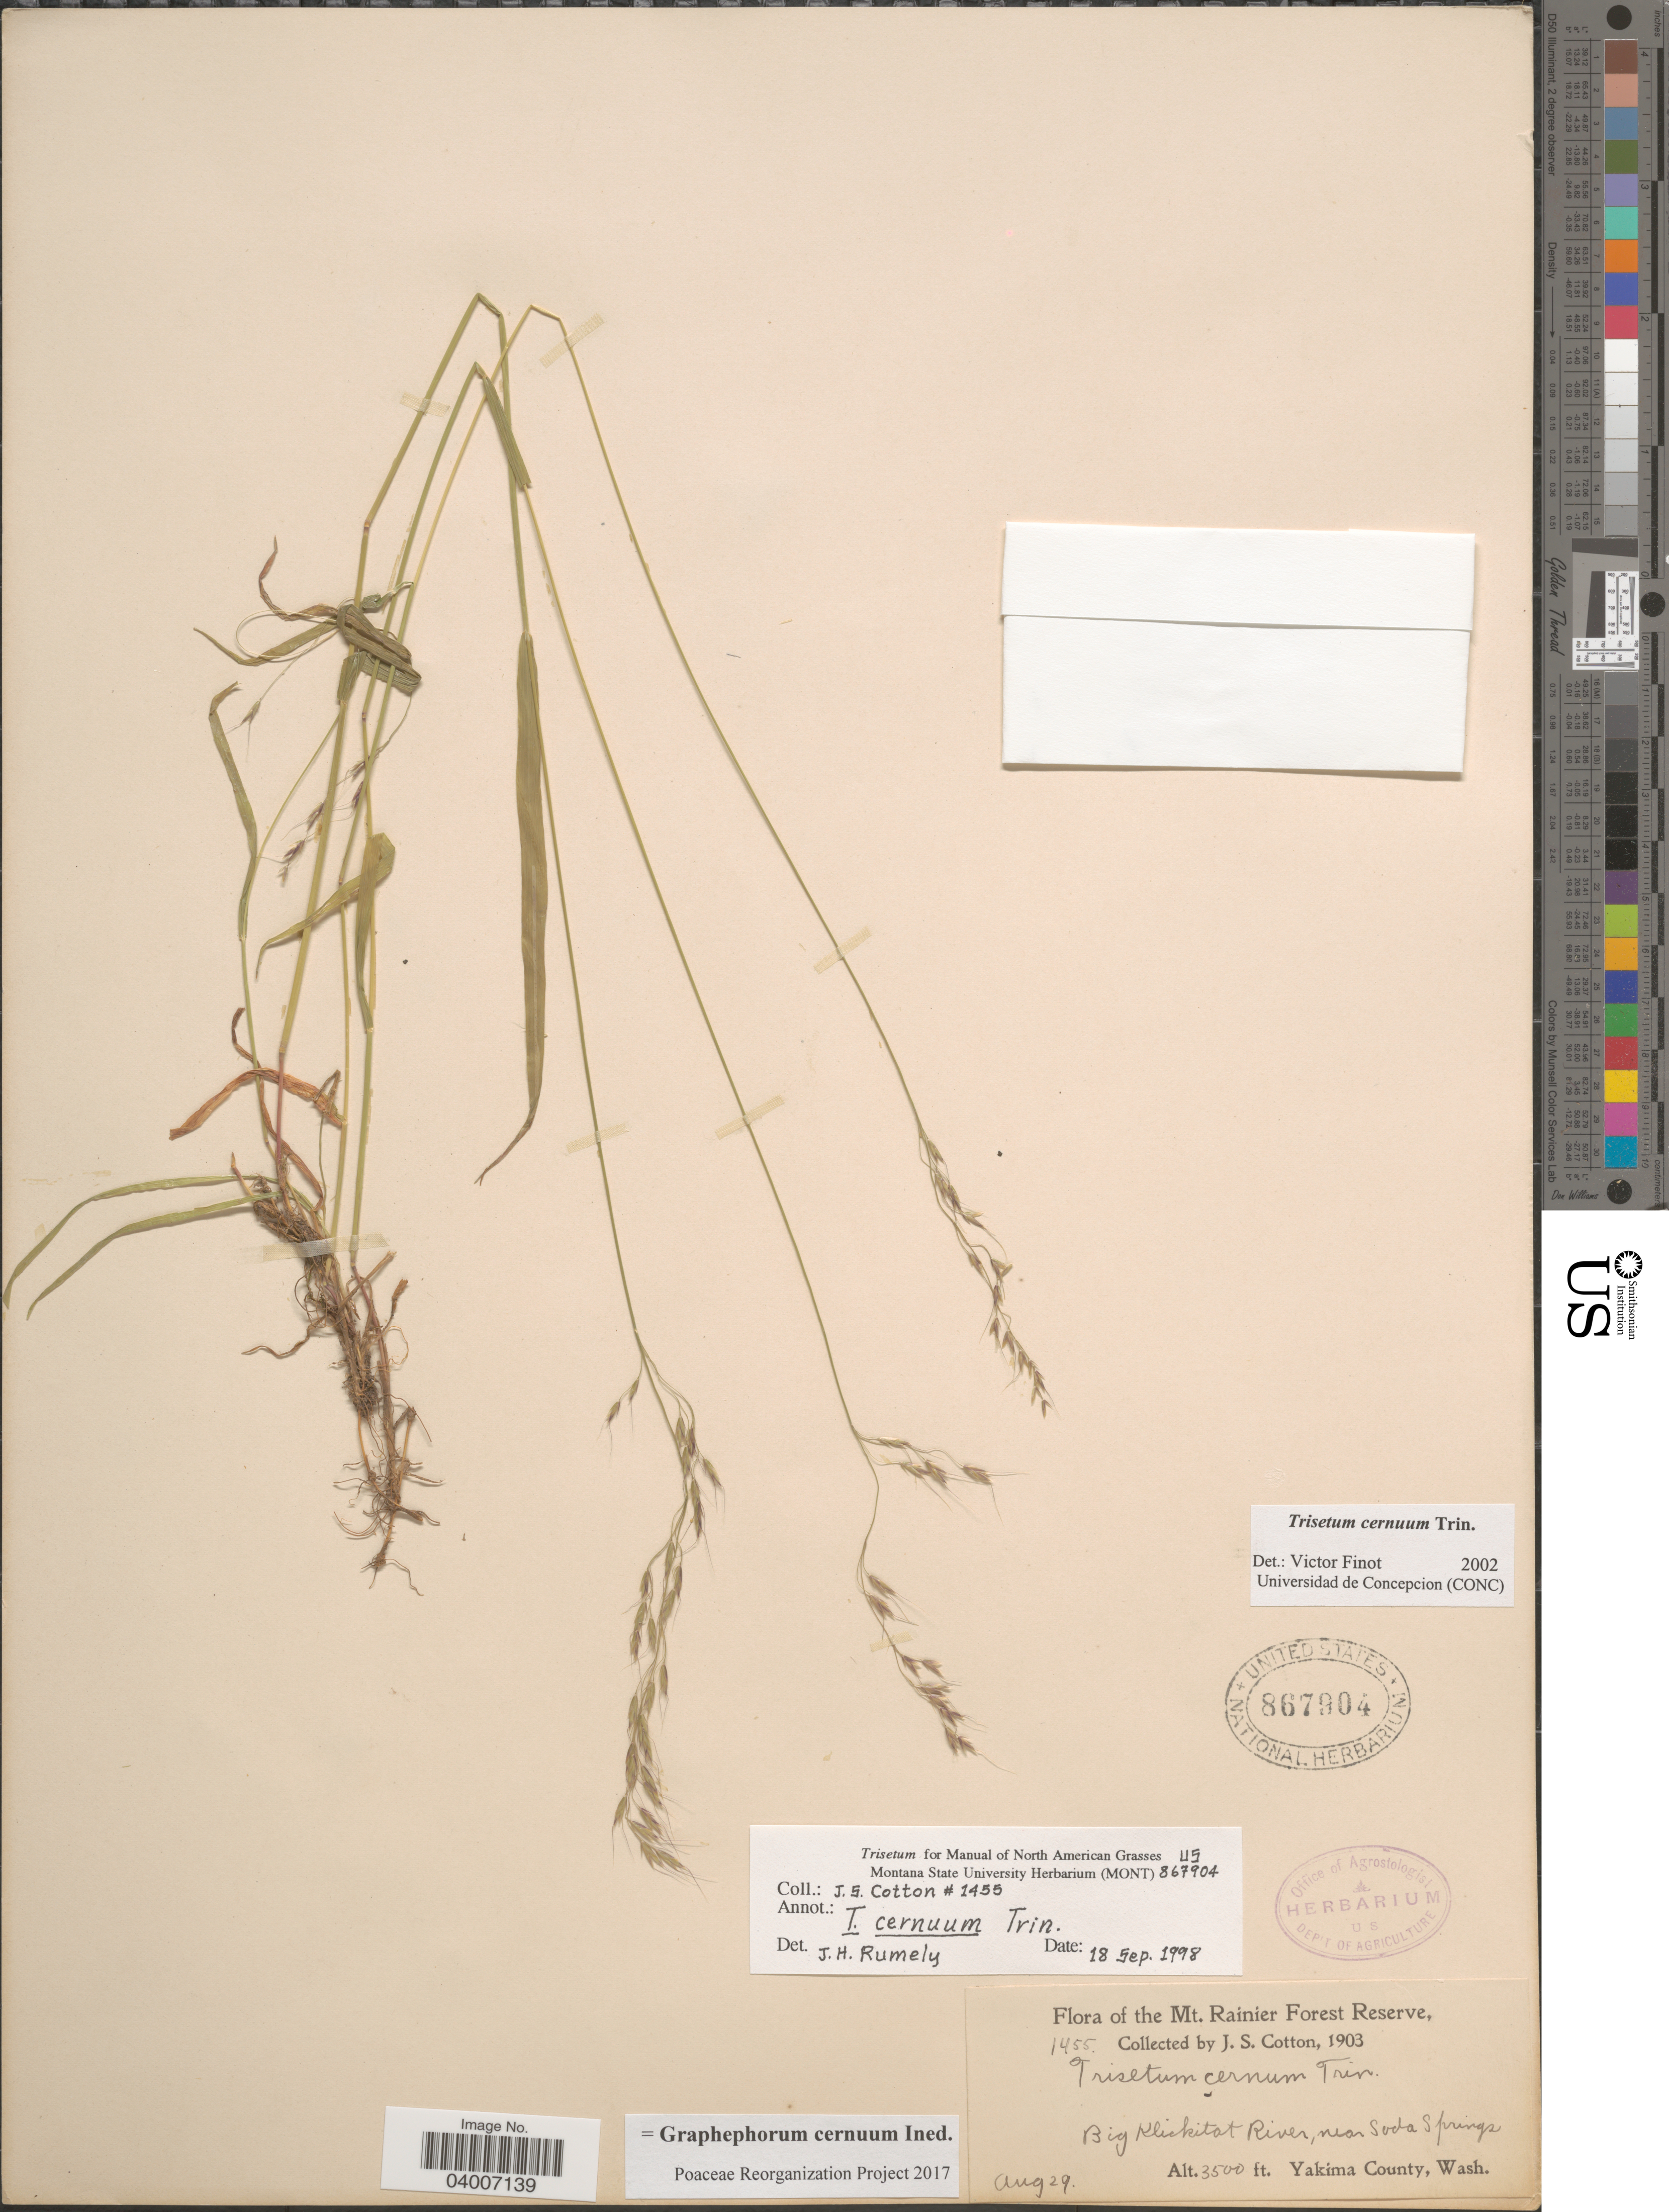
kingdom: Plantae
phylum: Tracheophyta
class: Liliopsida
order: Poales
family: Poaceae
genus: Graphephorum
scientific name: Graphephorum cernuum ined.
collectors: J. S. Cotton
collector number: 1455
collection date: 1903-08-29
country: United States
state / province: Washington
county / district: Yakima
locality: Mt. Rainier Forest Reserve. Big Klickitat River, near Soda Springs. Yakima County.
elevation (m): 1067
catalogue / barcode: US 867904